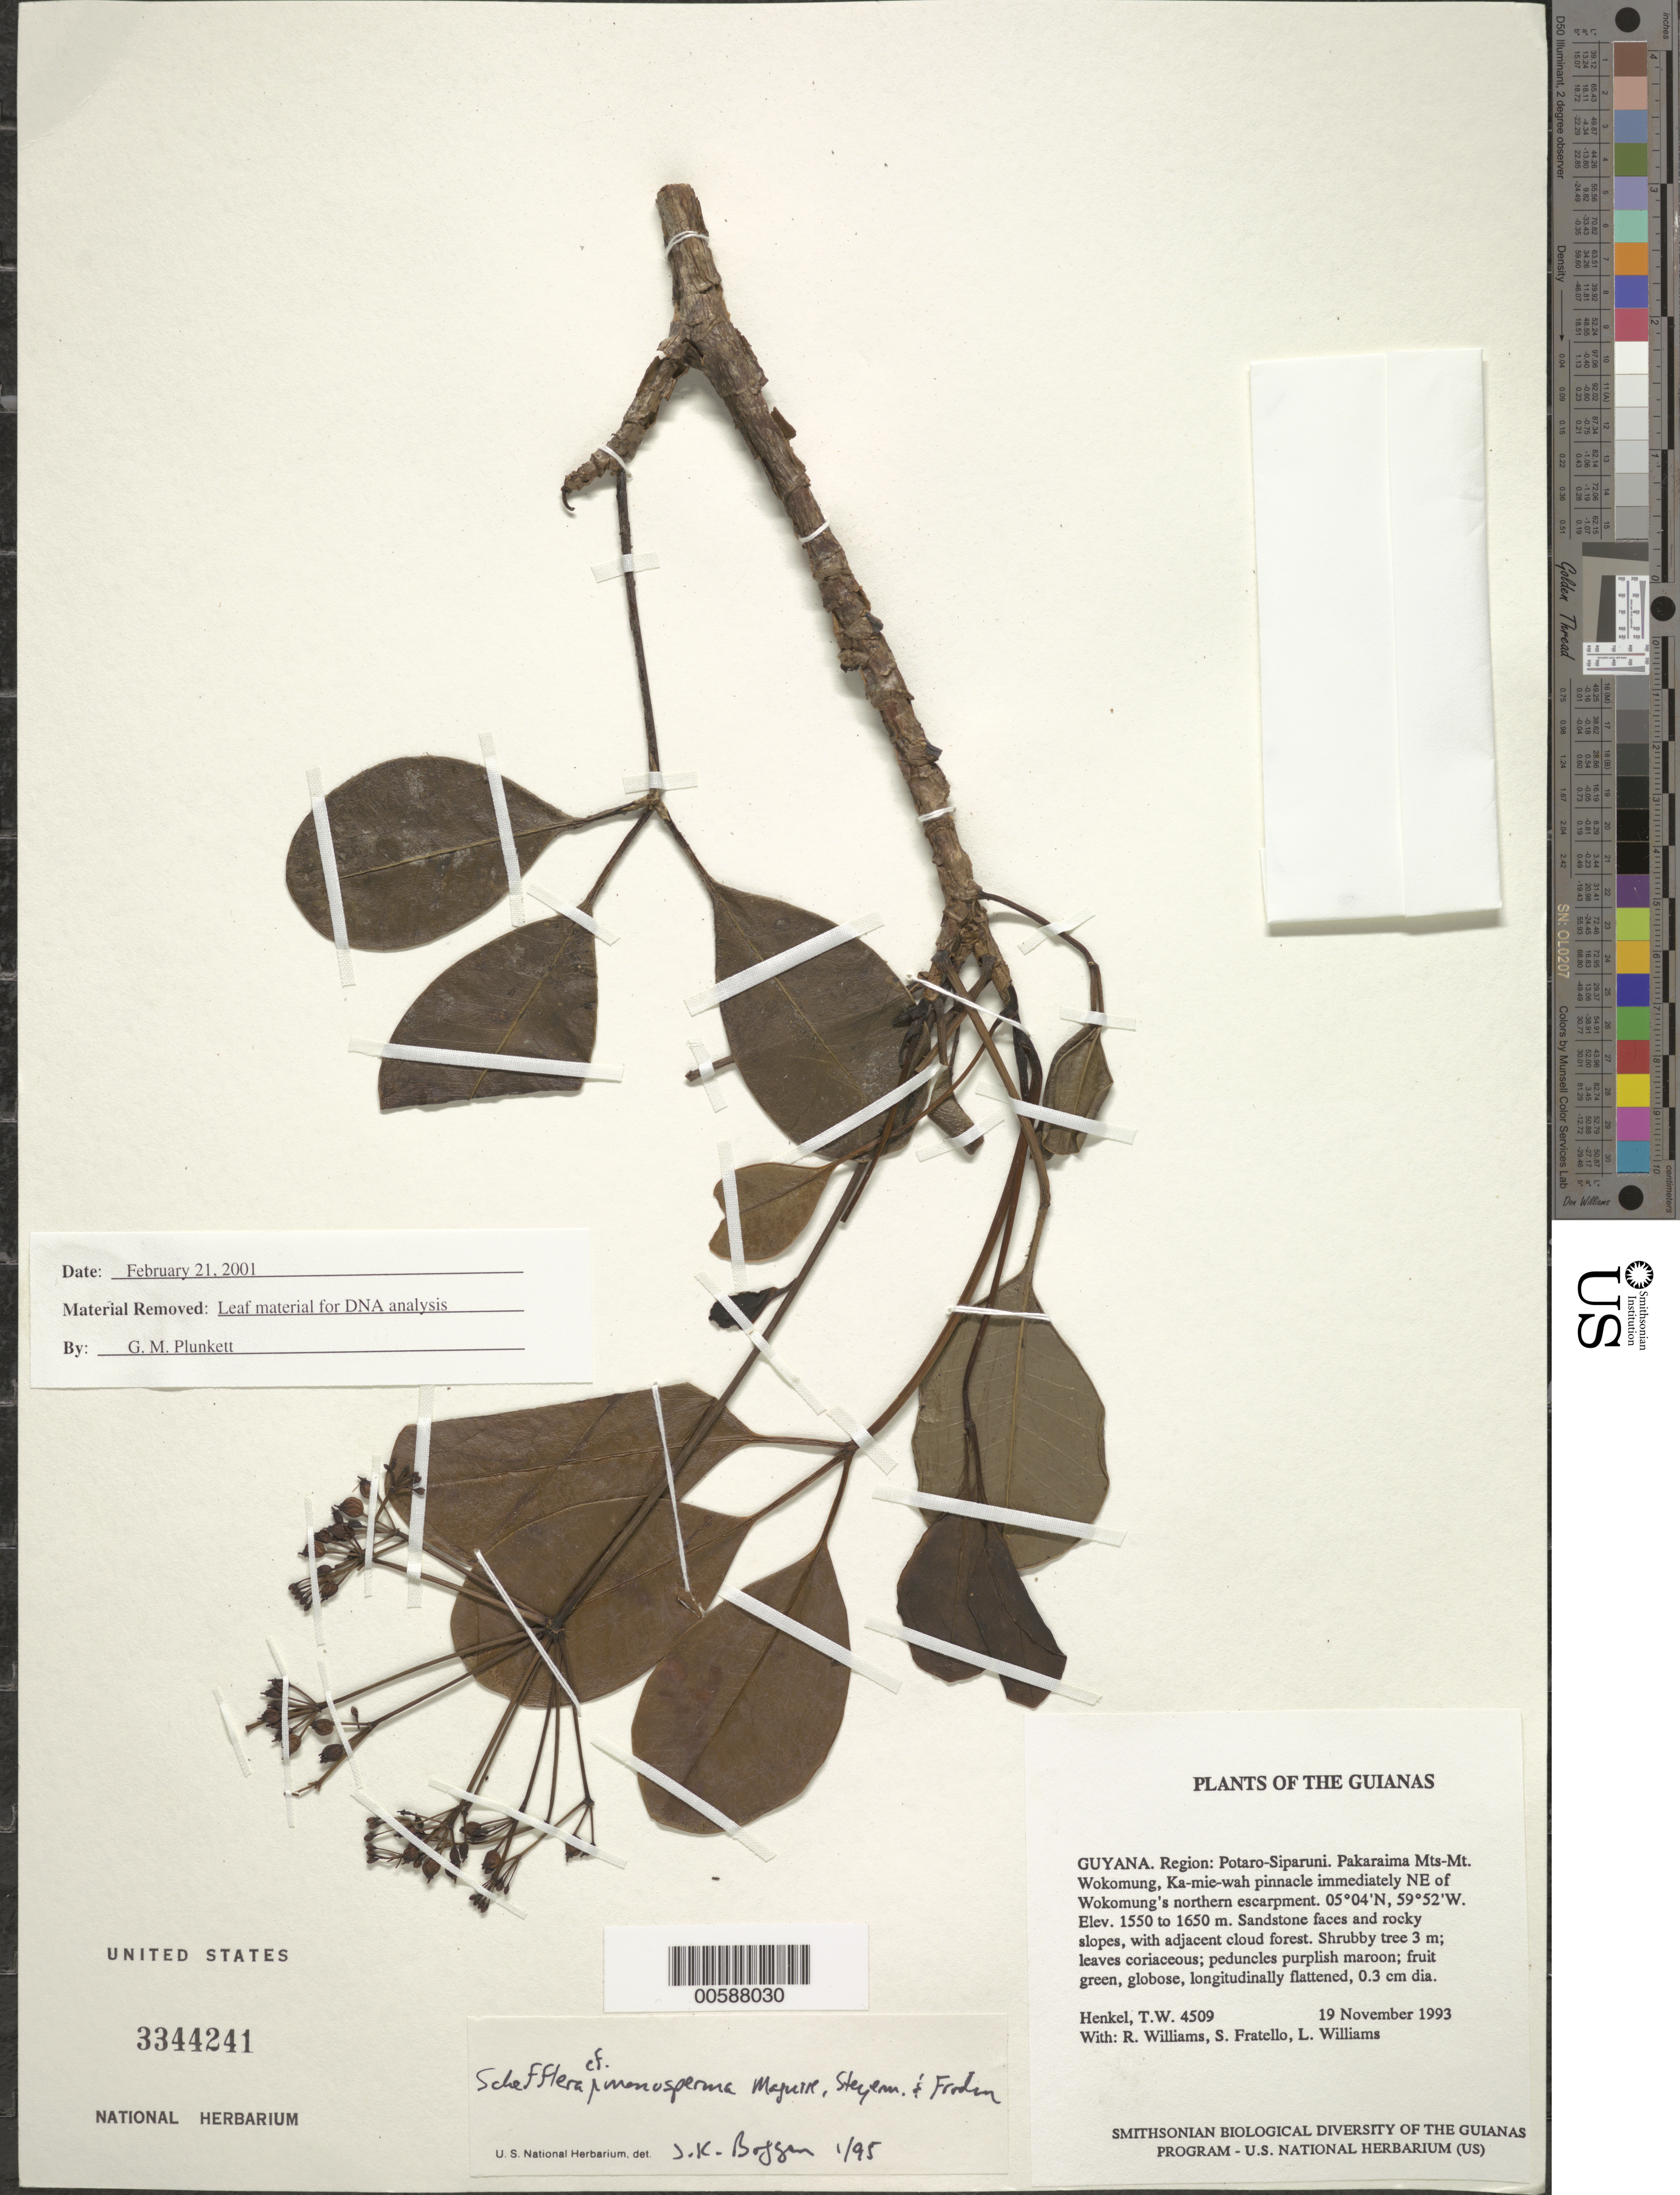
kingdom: Plantae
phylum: Tracheophyta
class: Magnoliopsida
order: Apiales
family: Araliaceae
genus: Schefflera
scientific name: Schefflera monosperma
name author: Maguire et al.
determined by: Boggan, J. K., (US), NMNH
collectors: T. Henkel, R. Williams, S. Fratello & L. Williams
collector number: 4509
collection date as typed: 19 November 1993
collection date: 1993-11-19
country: Guyana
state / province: Potaro-Siparuni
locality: Pakaraima Mts, Mt. Wokomung, Ka-mie-wah pinnacle immediately NE of Wokomung's northern escarpment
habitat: Sandstone faces and rocky slopes, with adjacent cloud forest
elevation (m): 1550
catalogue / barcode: US 3344241